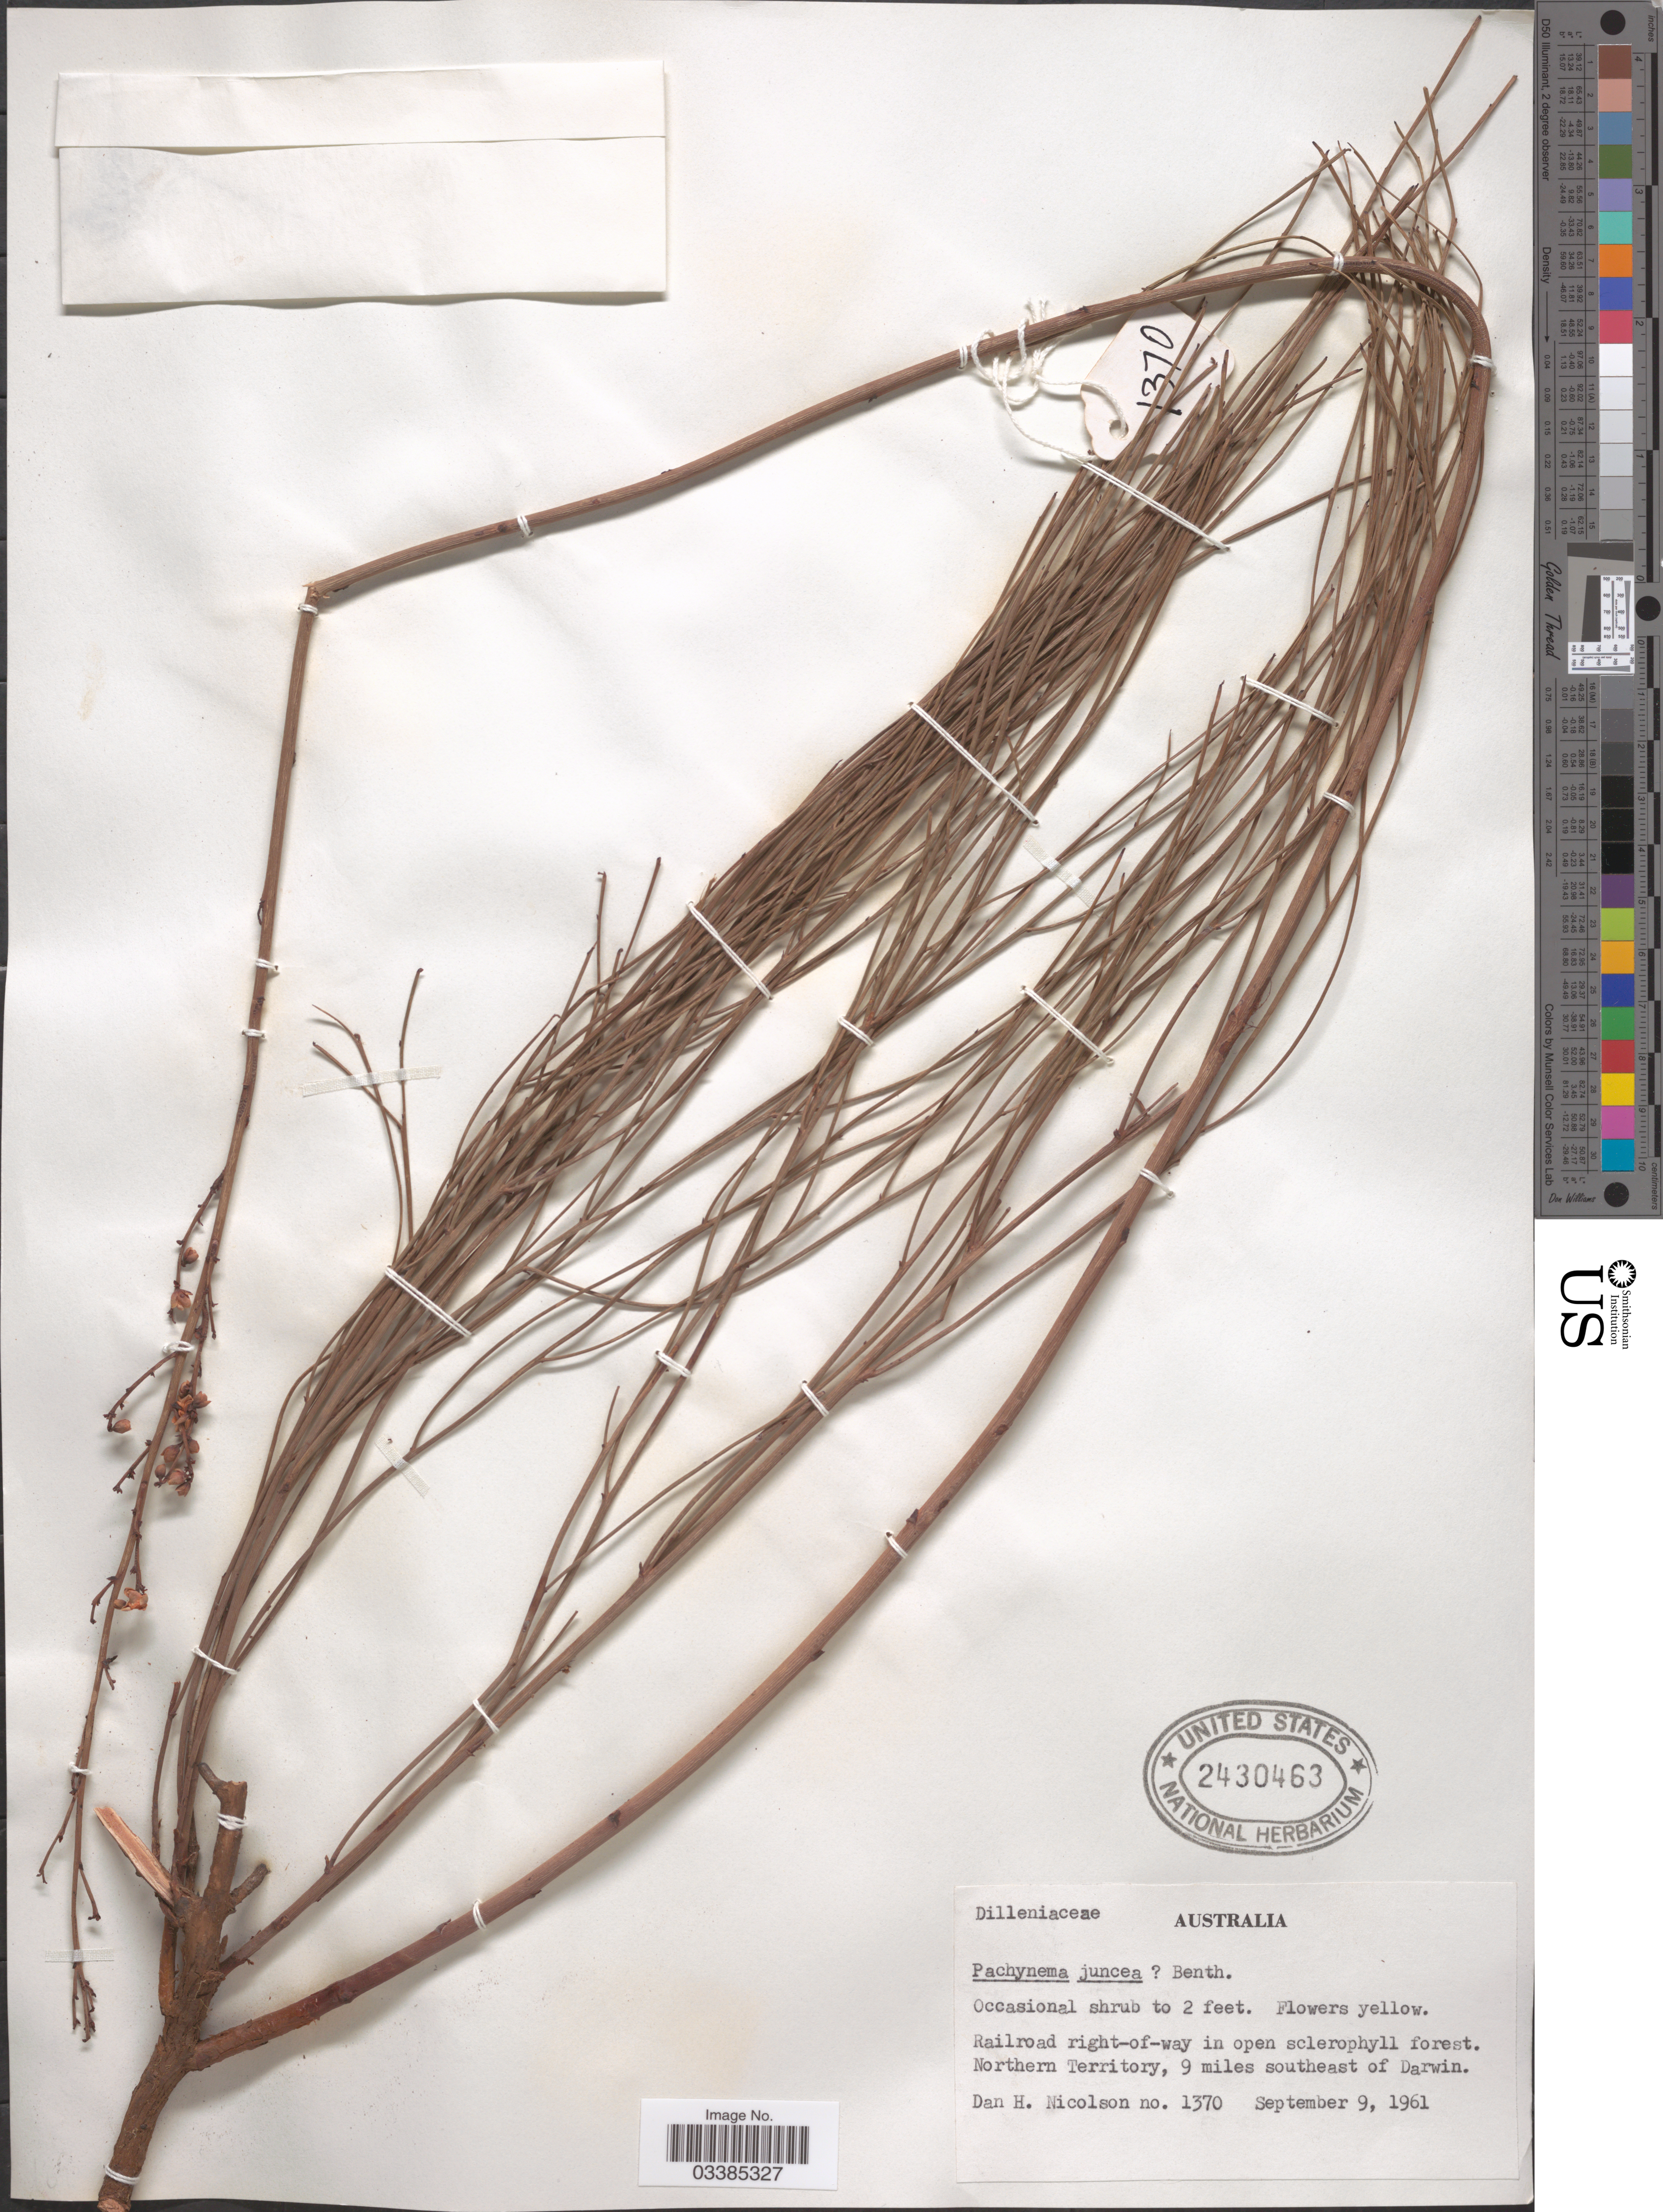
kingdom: Plantae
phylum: Tracheophyta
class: Magnoliopsida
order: Dilleniales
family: Dilleniaceae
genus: Hibbertia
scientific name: Hibbertia sp.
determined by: Strong, Mark T., (BOT), Smithsonian Institution - National Museum of Natural History (UNITED STATES)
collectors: D. H. Nicolson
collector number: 1370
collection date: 1961-09-09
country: Australia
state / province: Northern Territory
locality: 9 miles southeast of Darwin.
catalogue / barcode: US 2430463